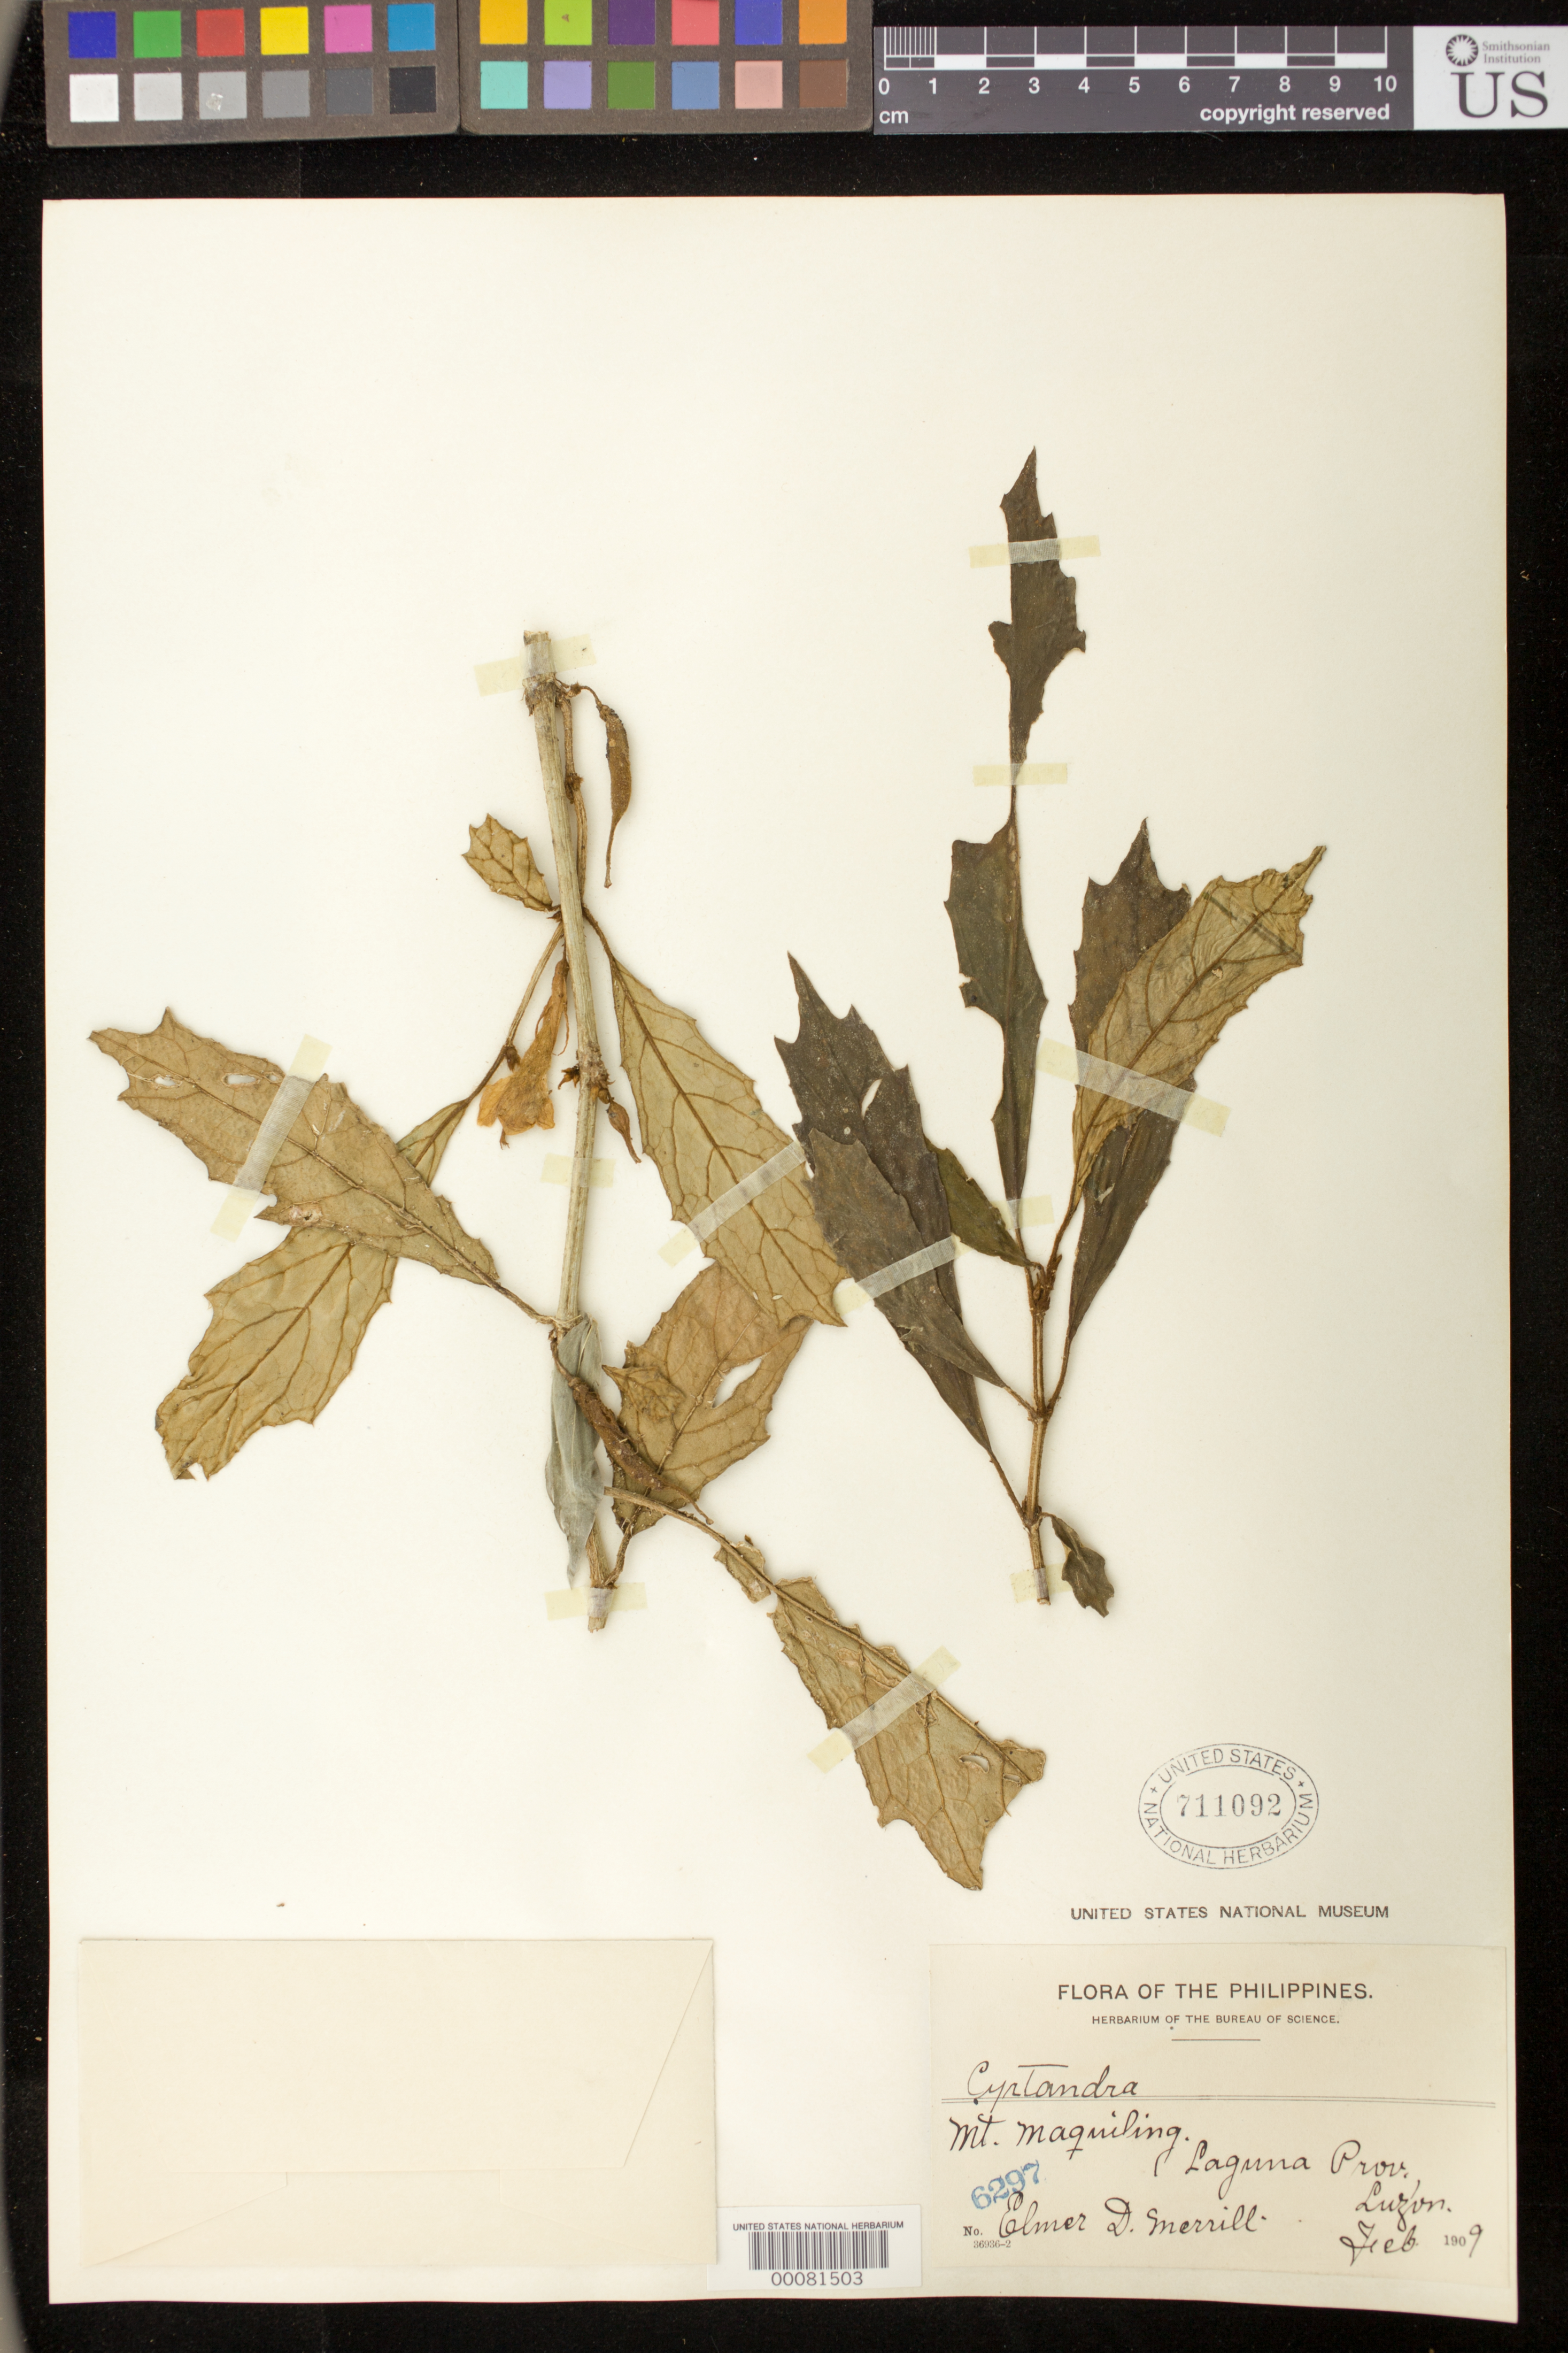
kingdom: Plantae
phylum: Tracheophyta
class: Magnoliopsida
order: Lamiales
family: Gesneriaceae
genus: Cyrtandra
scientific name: Cyrtandra sp.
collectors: E. D. Merrill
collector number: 6297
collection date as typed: Feb 1909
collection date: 1909-02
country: Philippines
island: Luzon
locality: Laguna, Mt maquiling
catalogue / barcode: US 711092